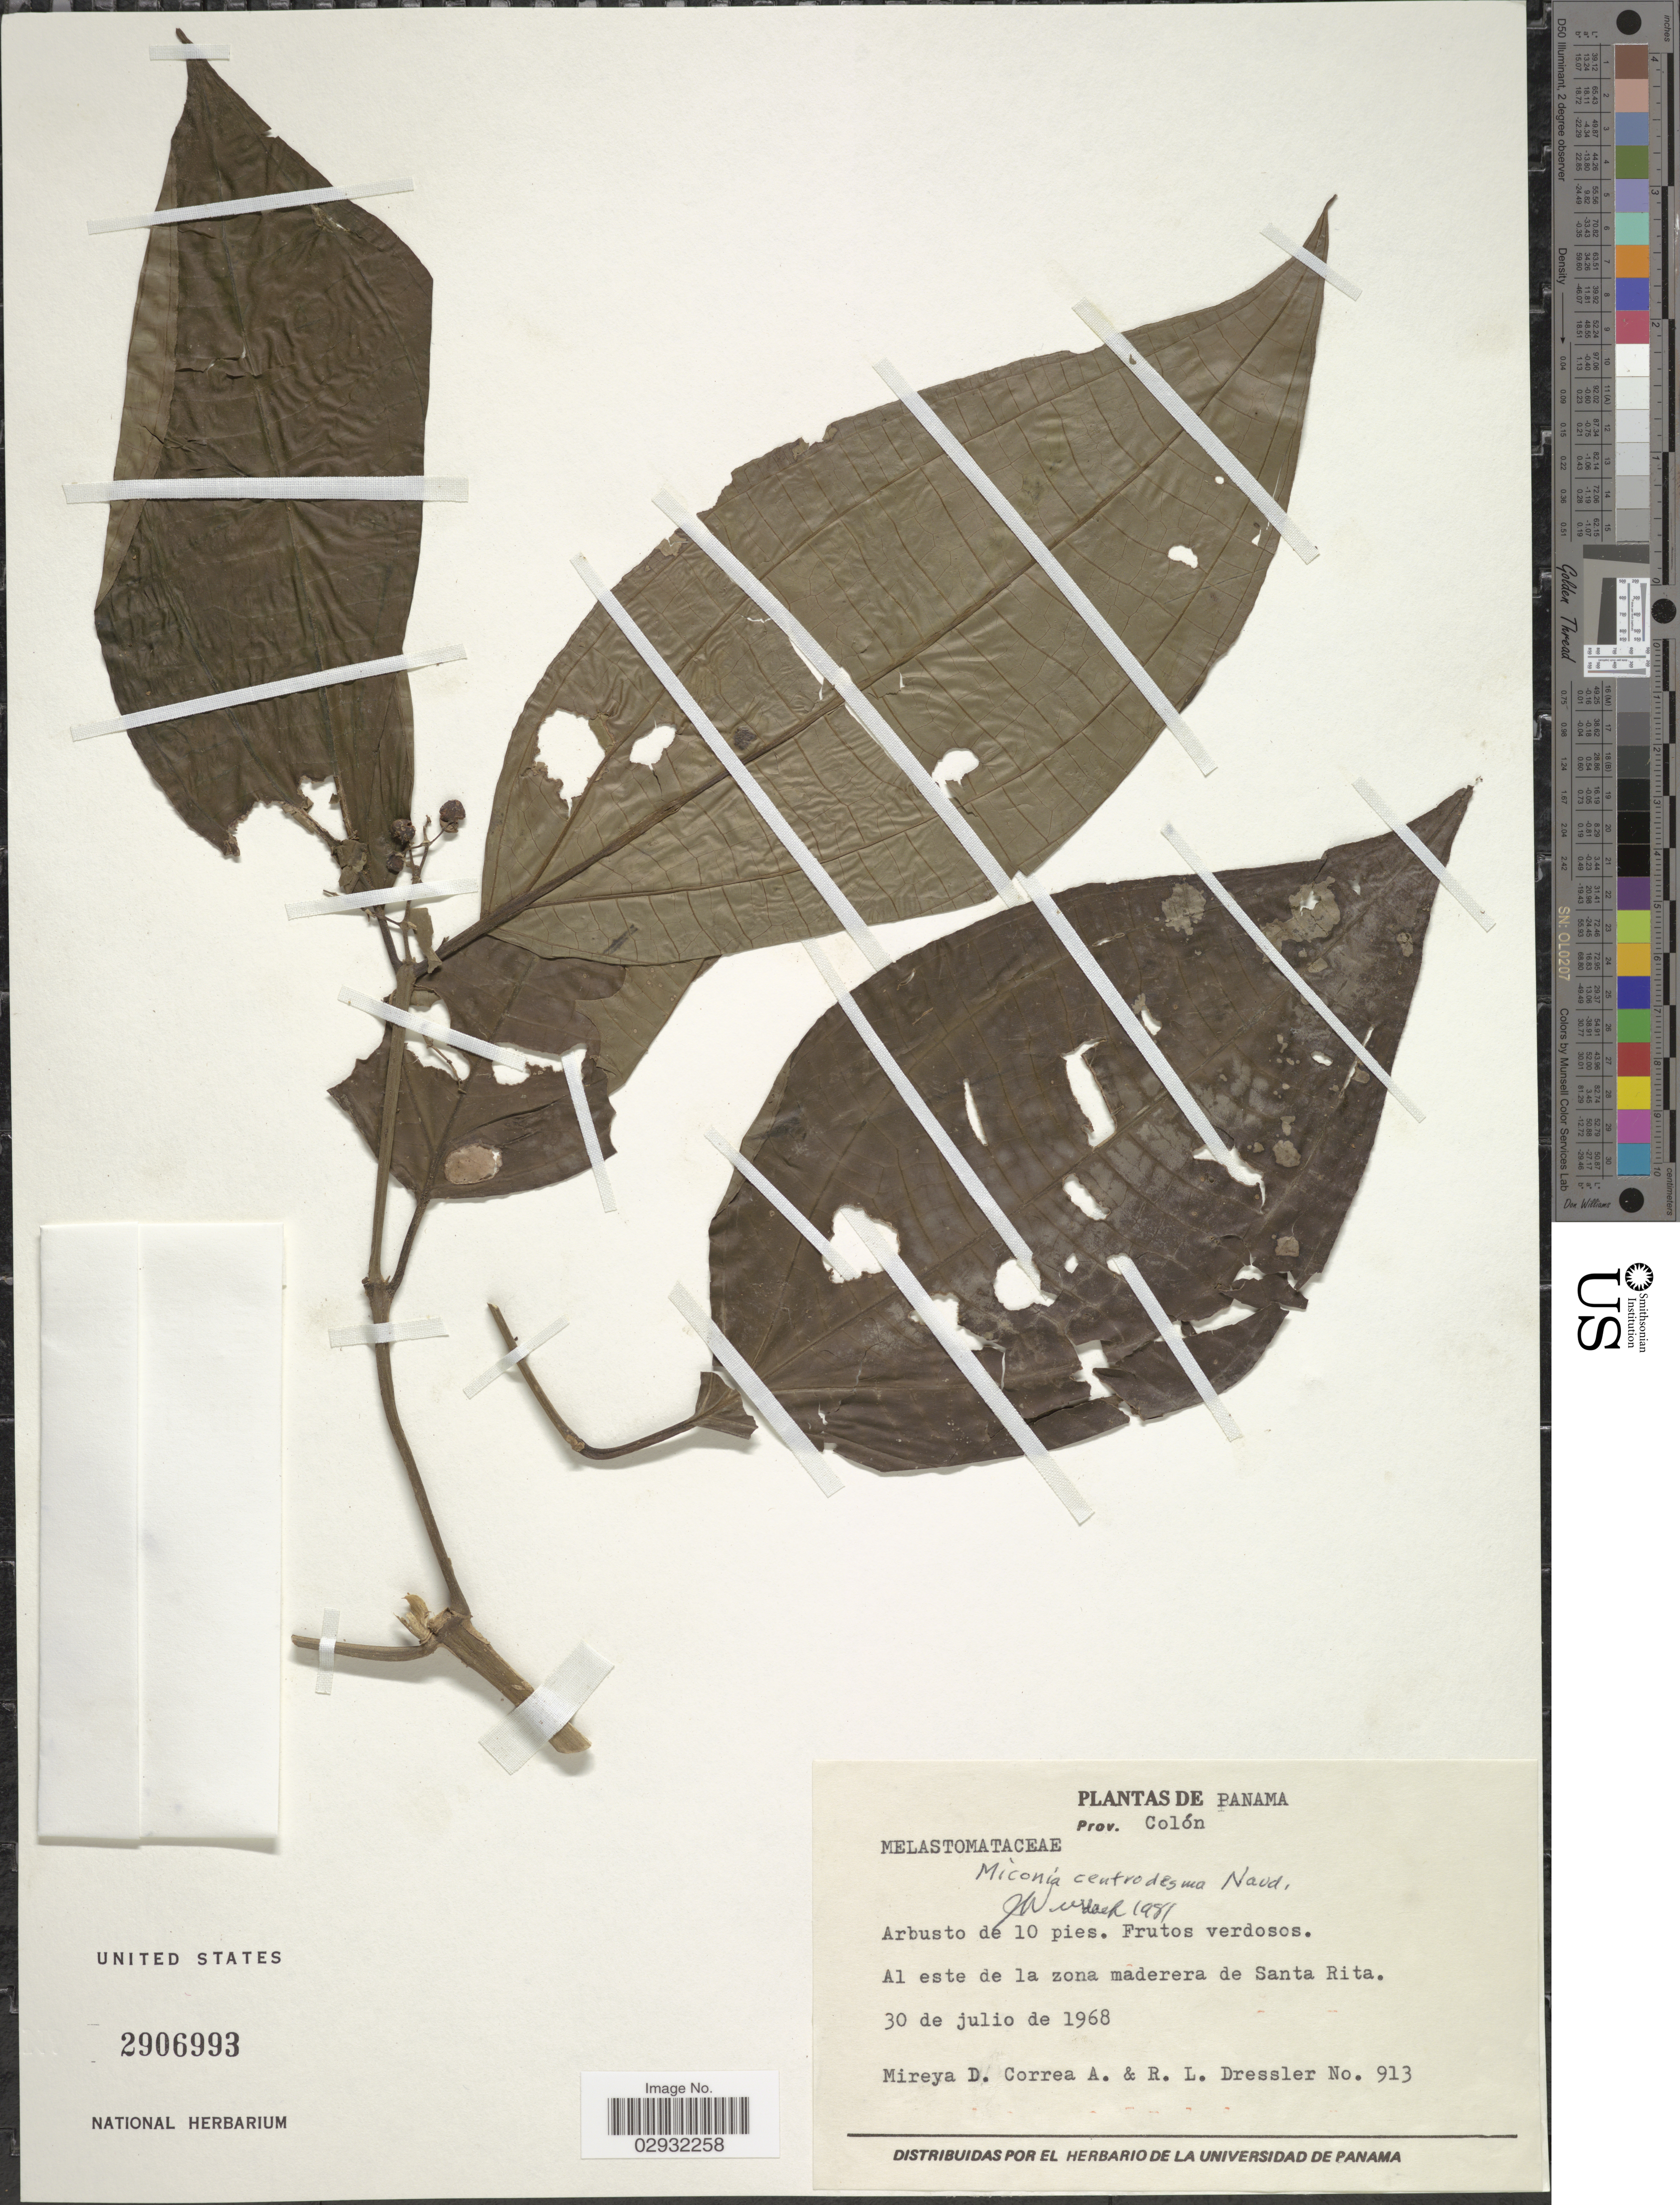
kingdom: Plantae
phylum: Tracheophyta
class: Magnoliopsida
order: Myrtales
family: Melastomataceae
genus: Miconia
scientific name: Miconia centrodesma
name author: Naudin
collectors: M. D. Corrêa-A. & R. Dressler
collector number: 913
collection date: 1968-07-30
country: Panama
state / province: Colón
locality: Al este de la zona maderera de Santa Rita.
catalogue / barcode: US 2906993